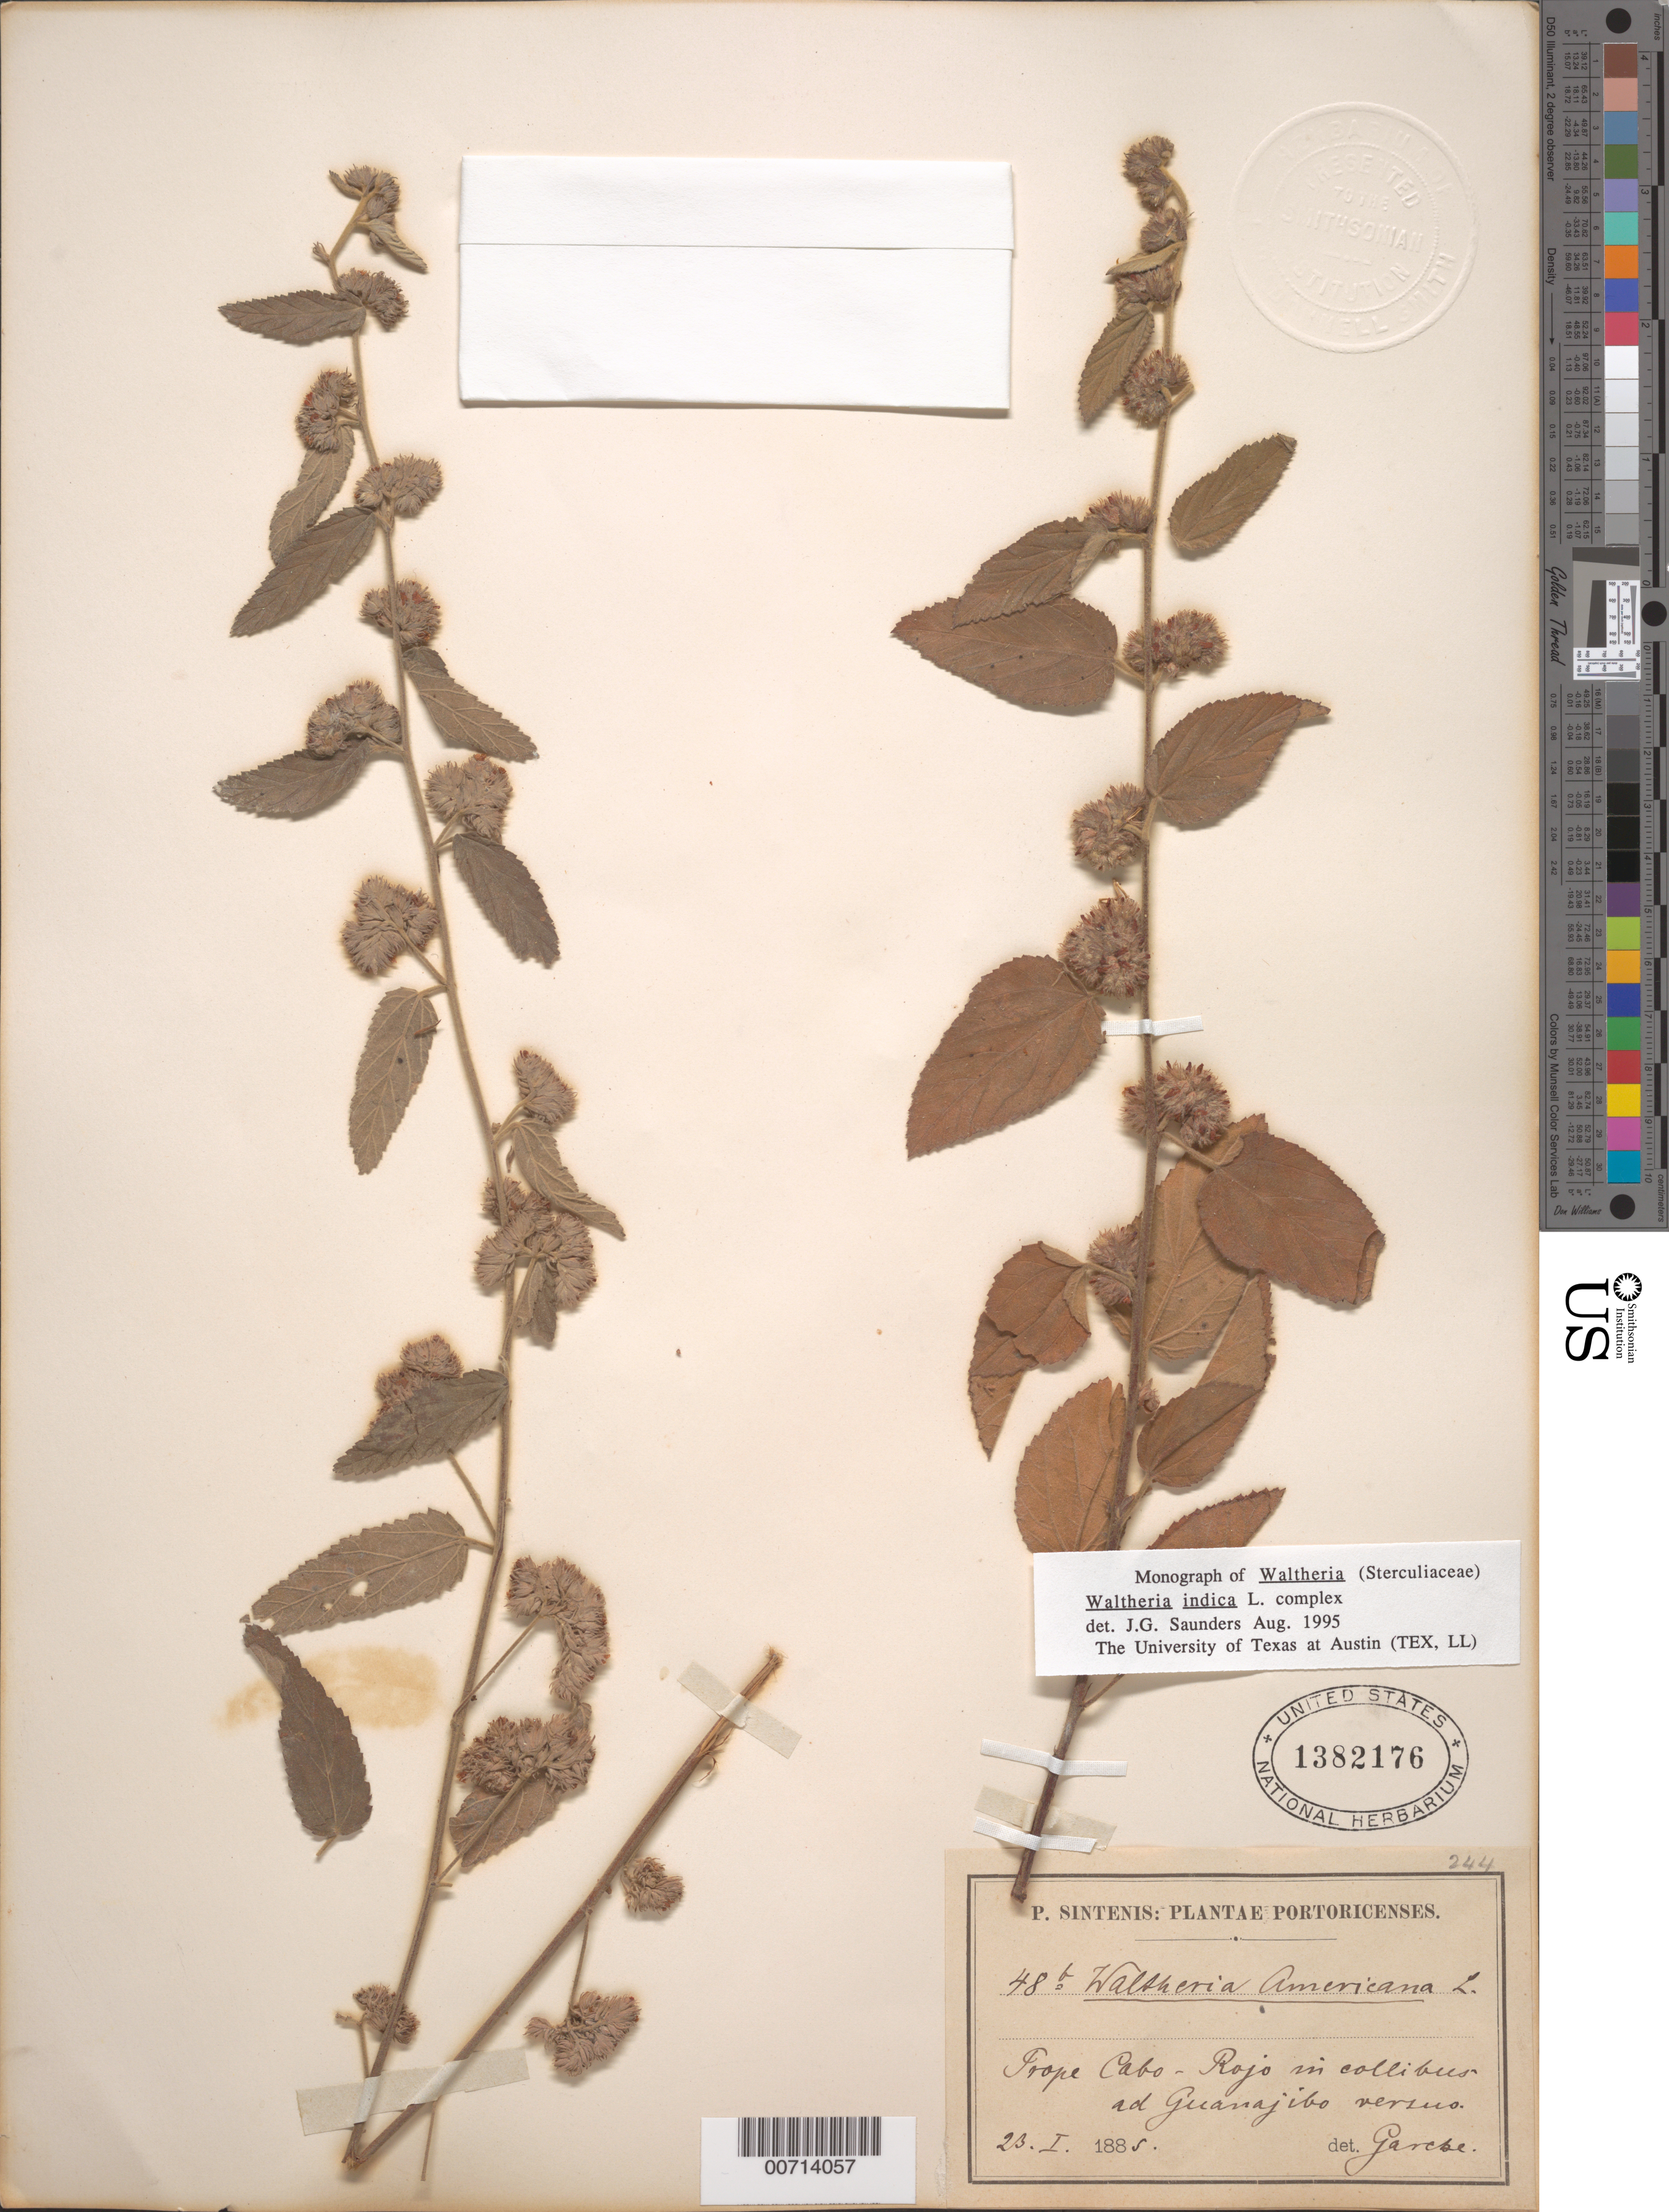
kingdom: Plantae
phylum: Tracheophyta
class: Magnoliopsida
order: Malvales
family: Malvaceae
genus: Waltheria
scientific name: Waltheria indica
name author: L.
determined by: Saunders, J. G.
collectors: P. Sintenis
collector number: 48b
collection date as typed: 23 Jan 1885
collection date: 1885-01-23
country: Puerto Rico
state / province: Cabo Rojo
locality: Prope Cabo Rojo ad Guanajibo versus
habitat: In collibus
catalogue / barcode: US 1382176